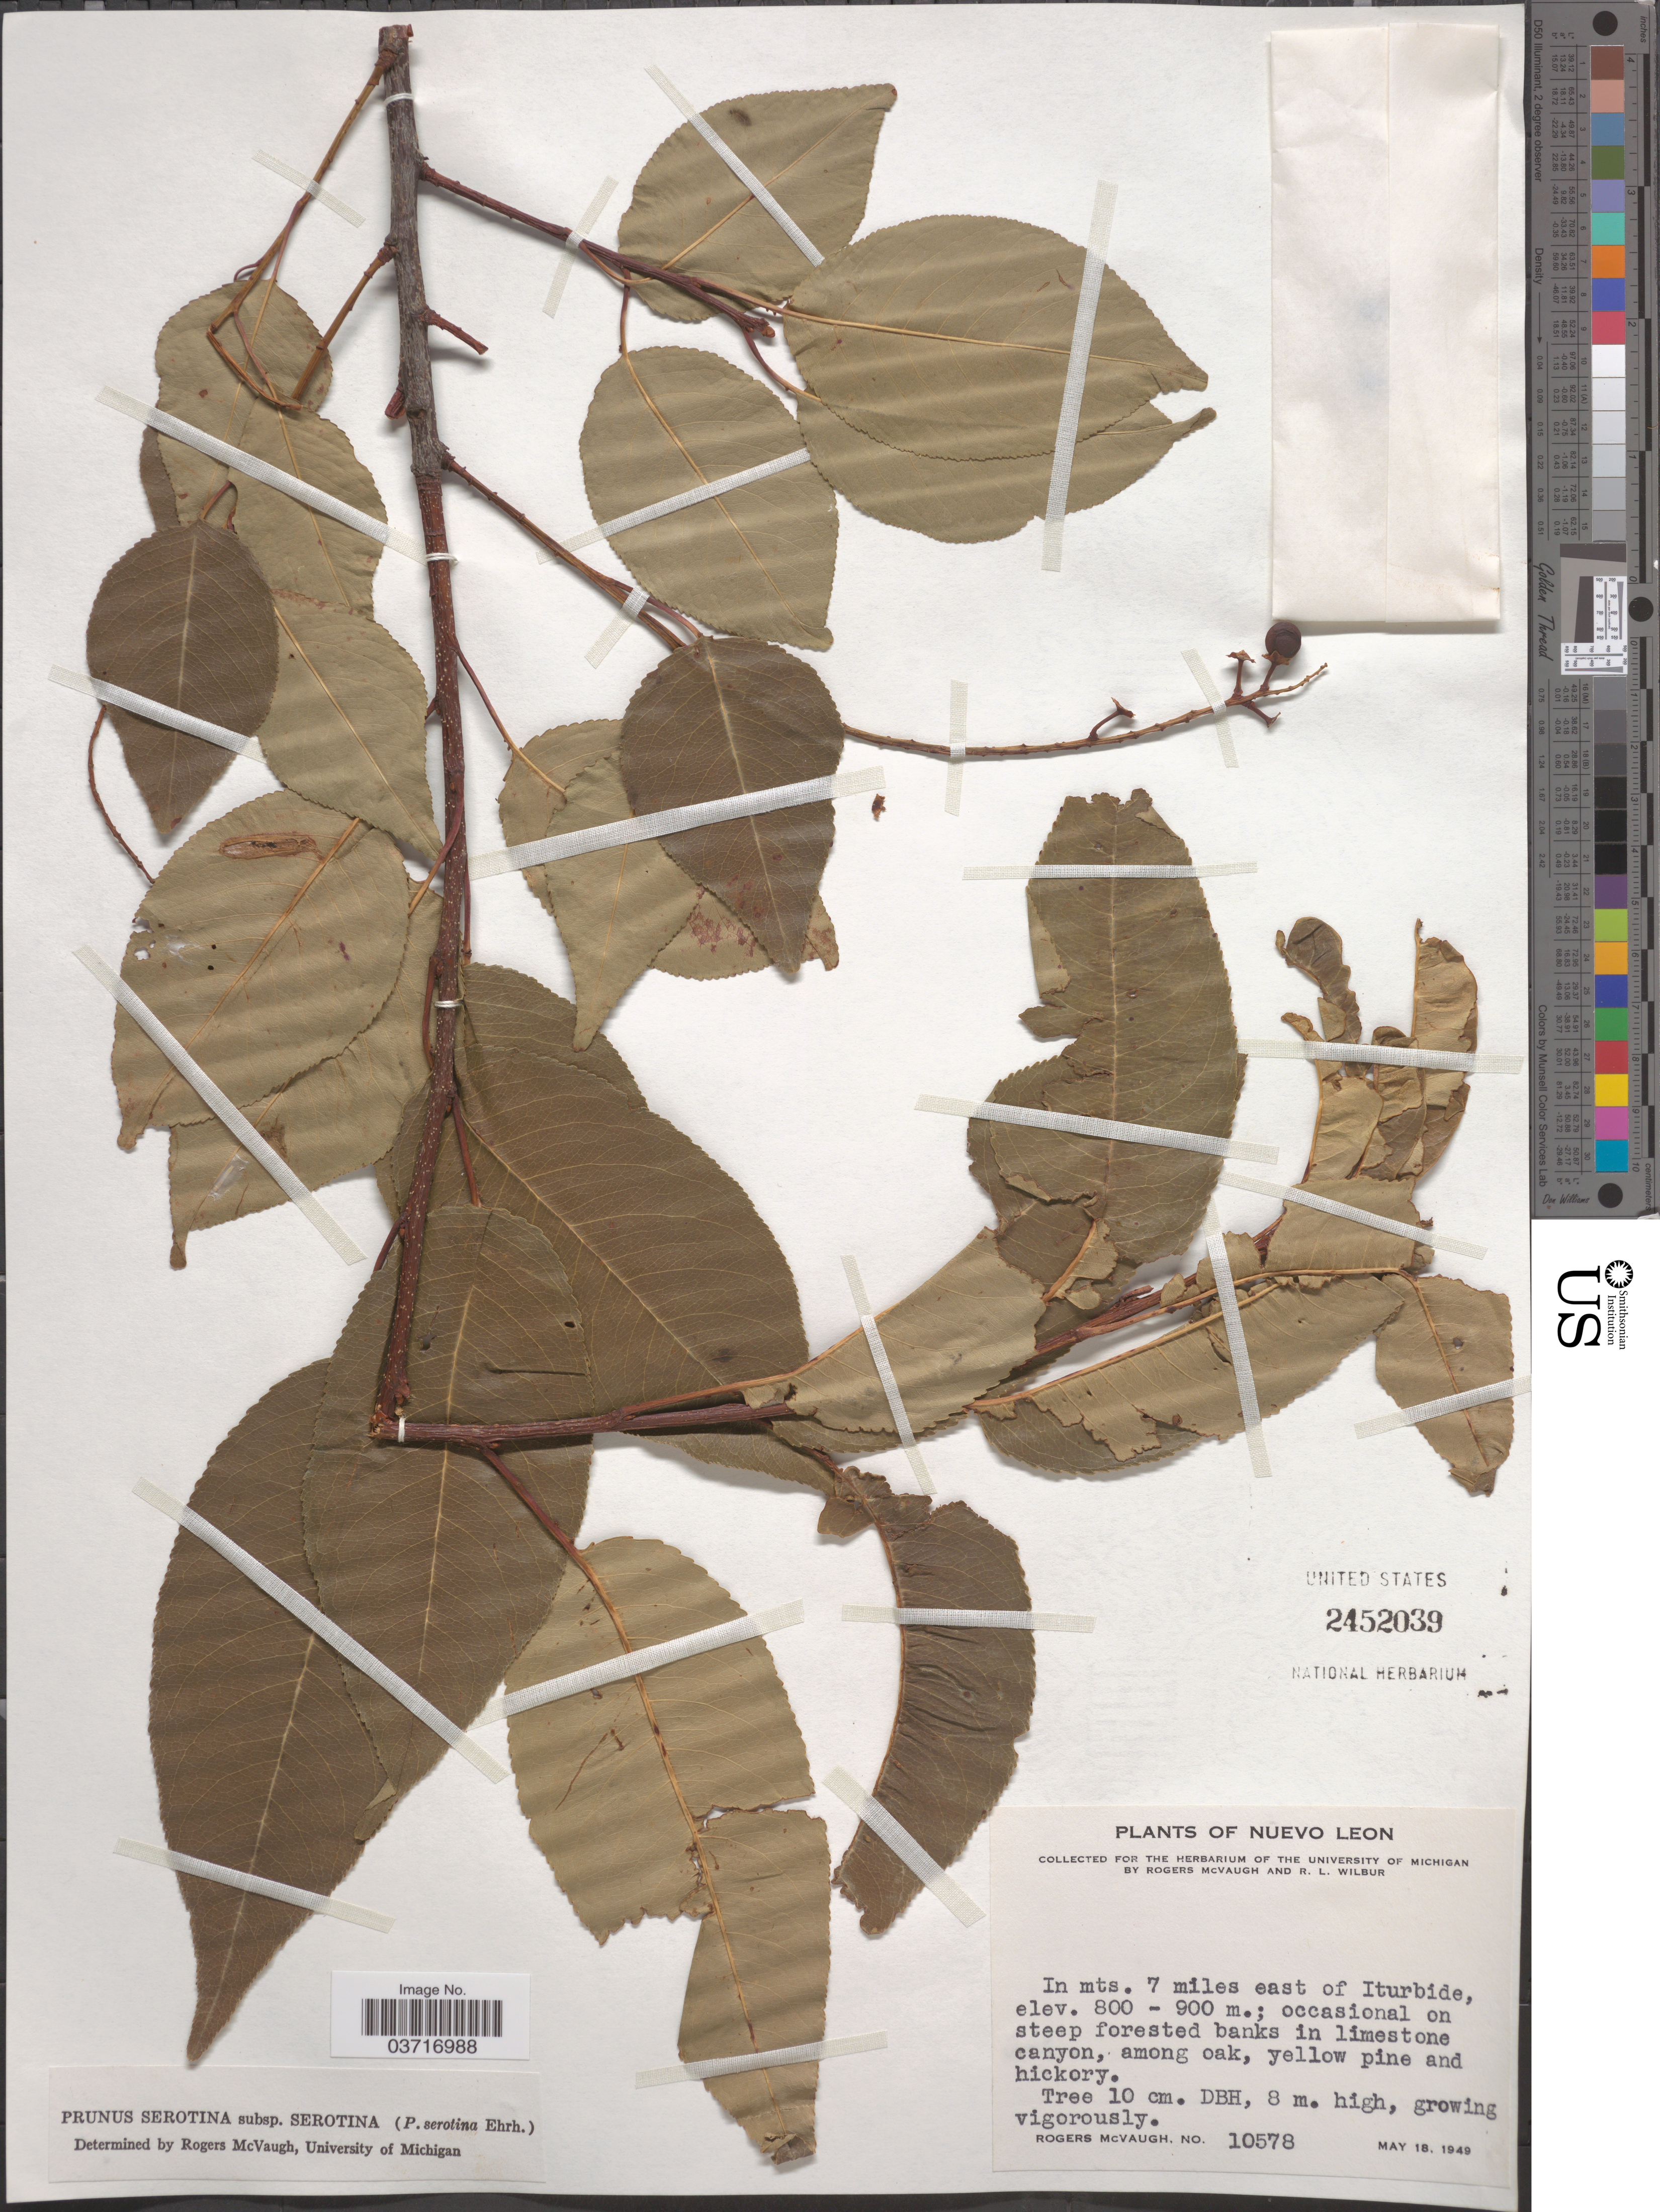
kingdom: Plantae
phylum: Tracheophyta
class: Magnoliopsida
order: Rosales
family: Rosaceae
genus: Prunus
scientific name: Prunus serotina var. serotina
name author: Ehrh.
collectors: R. McVaugh & R. L. Wilbur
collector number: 10578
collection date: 1949-05-18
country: Mexico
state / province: Nuevo León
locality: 7 miles east of Iturbide.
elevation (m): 800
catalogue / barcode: US 2452039